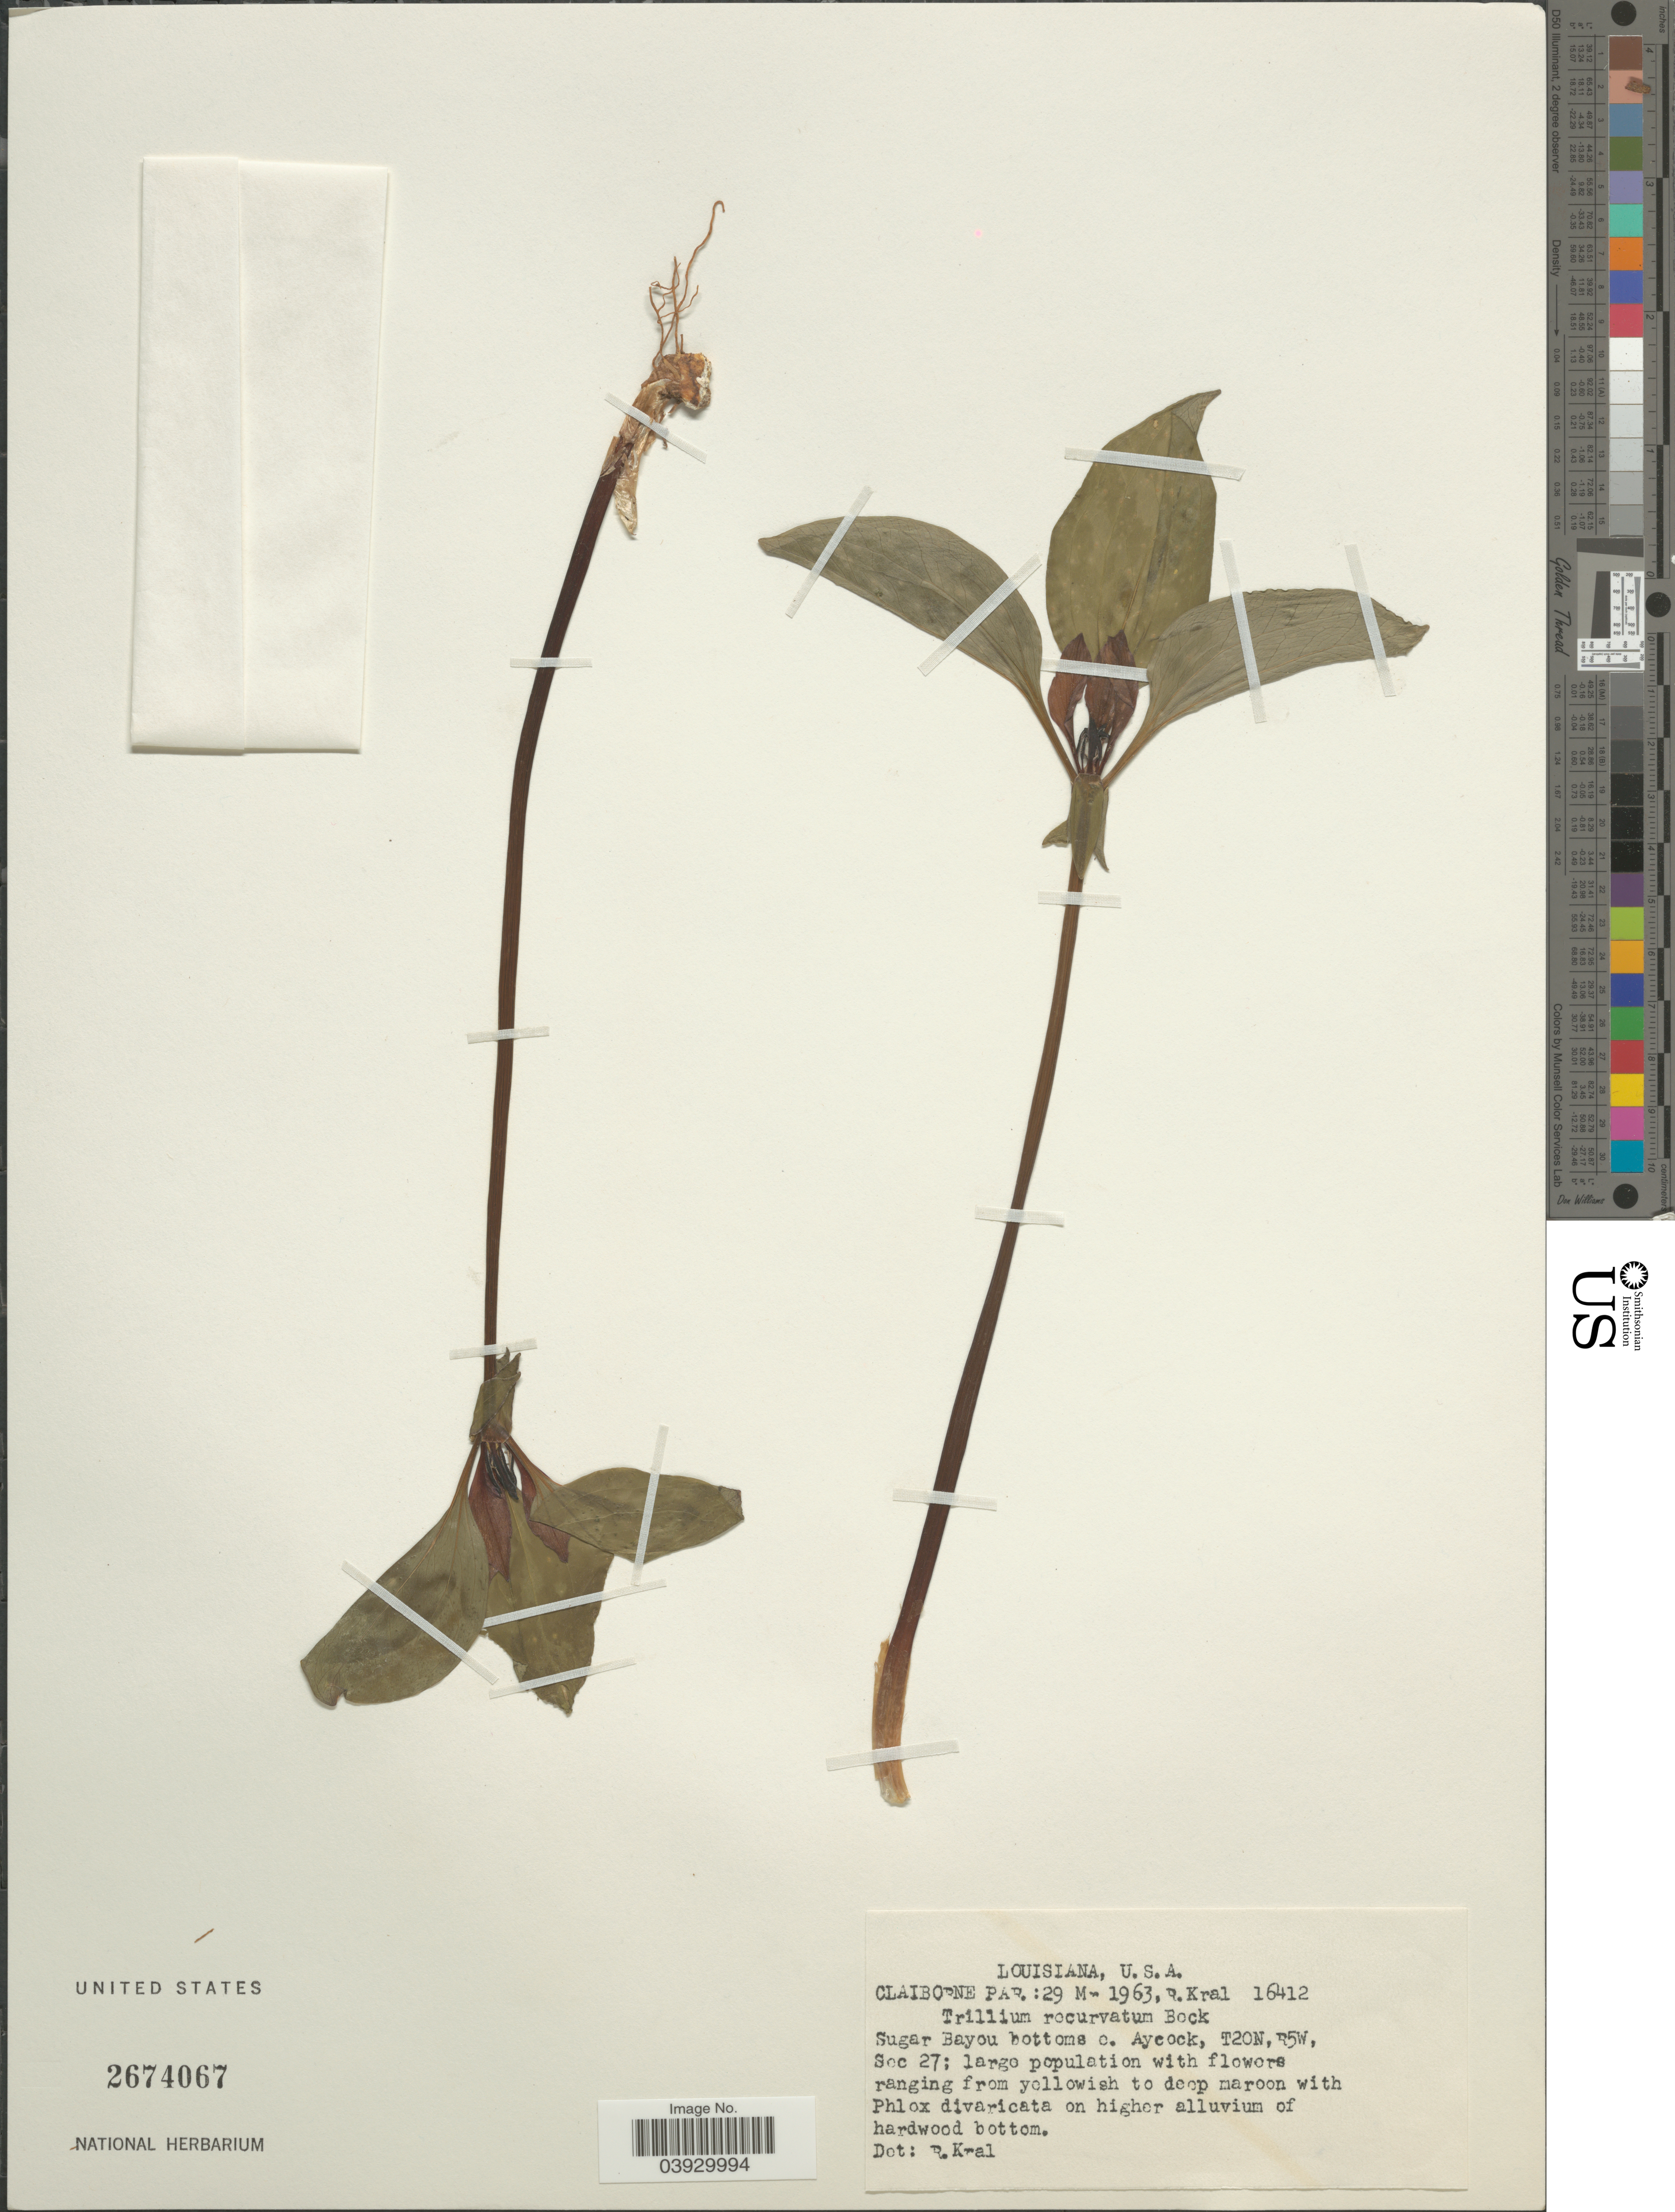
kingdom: Plantae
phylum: Tracheophyta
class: Liliopsida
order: Liliales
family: Melanthiaceae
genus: Trillium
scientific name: Trillium recurvatum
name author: L.C. Beck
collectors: R. Kral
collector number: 16412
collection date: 1963-05-29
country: United States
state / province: Louisiana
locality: Claiborne Par. Sugar Bayou bottoms e. Aycock, T20N, R5W, Sec 27.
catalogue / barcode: US 2674067